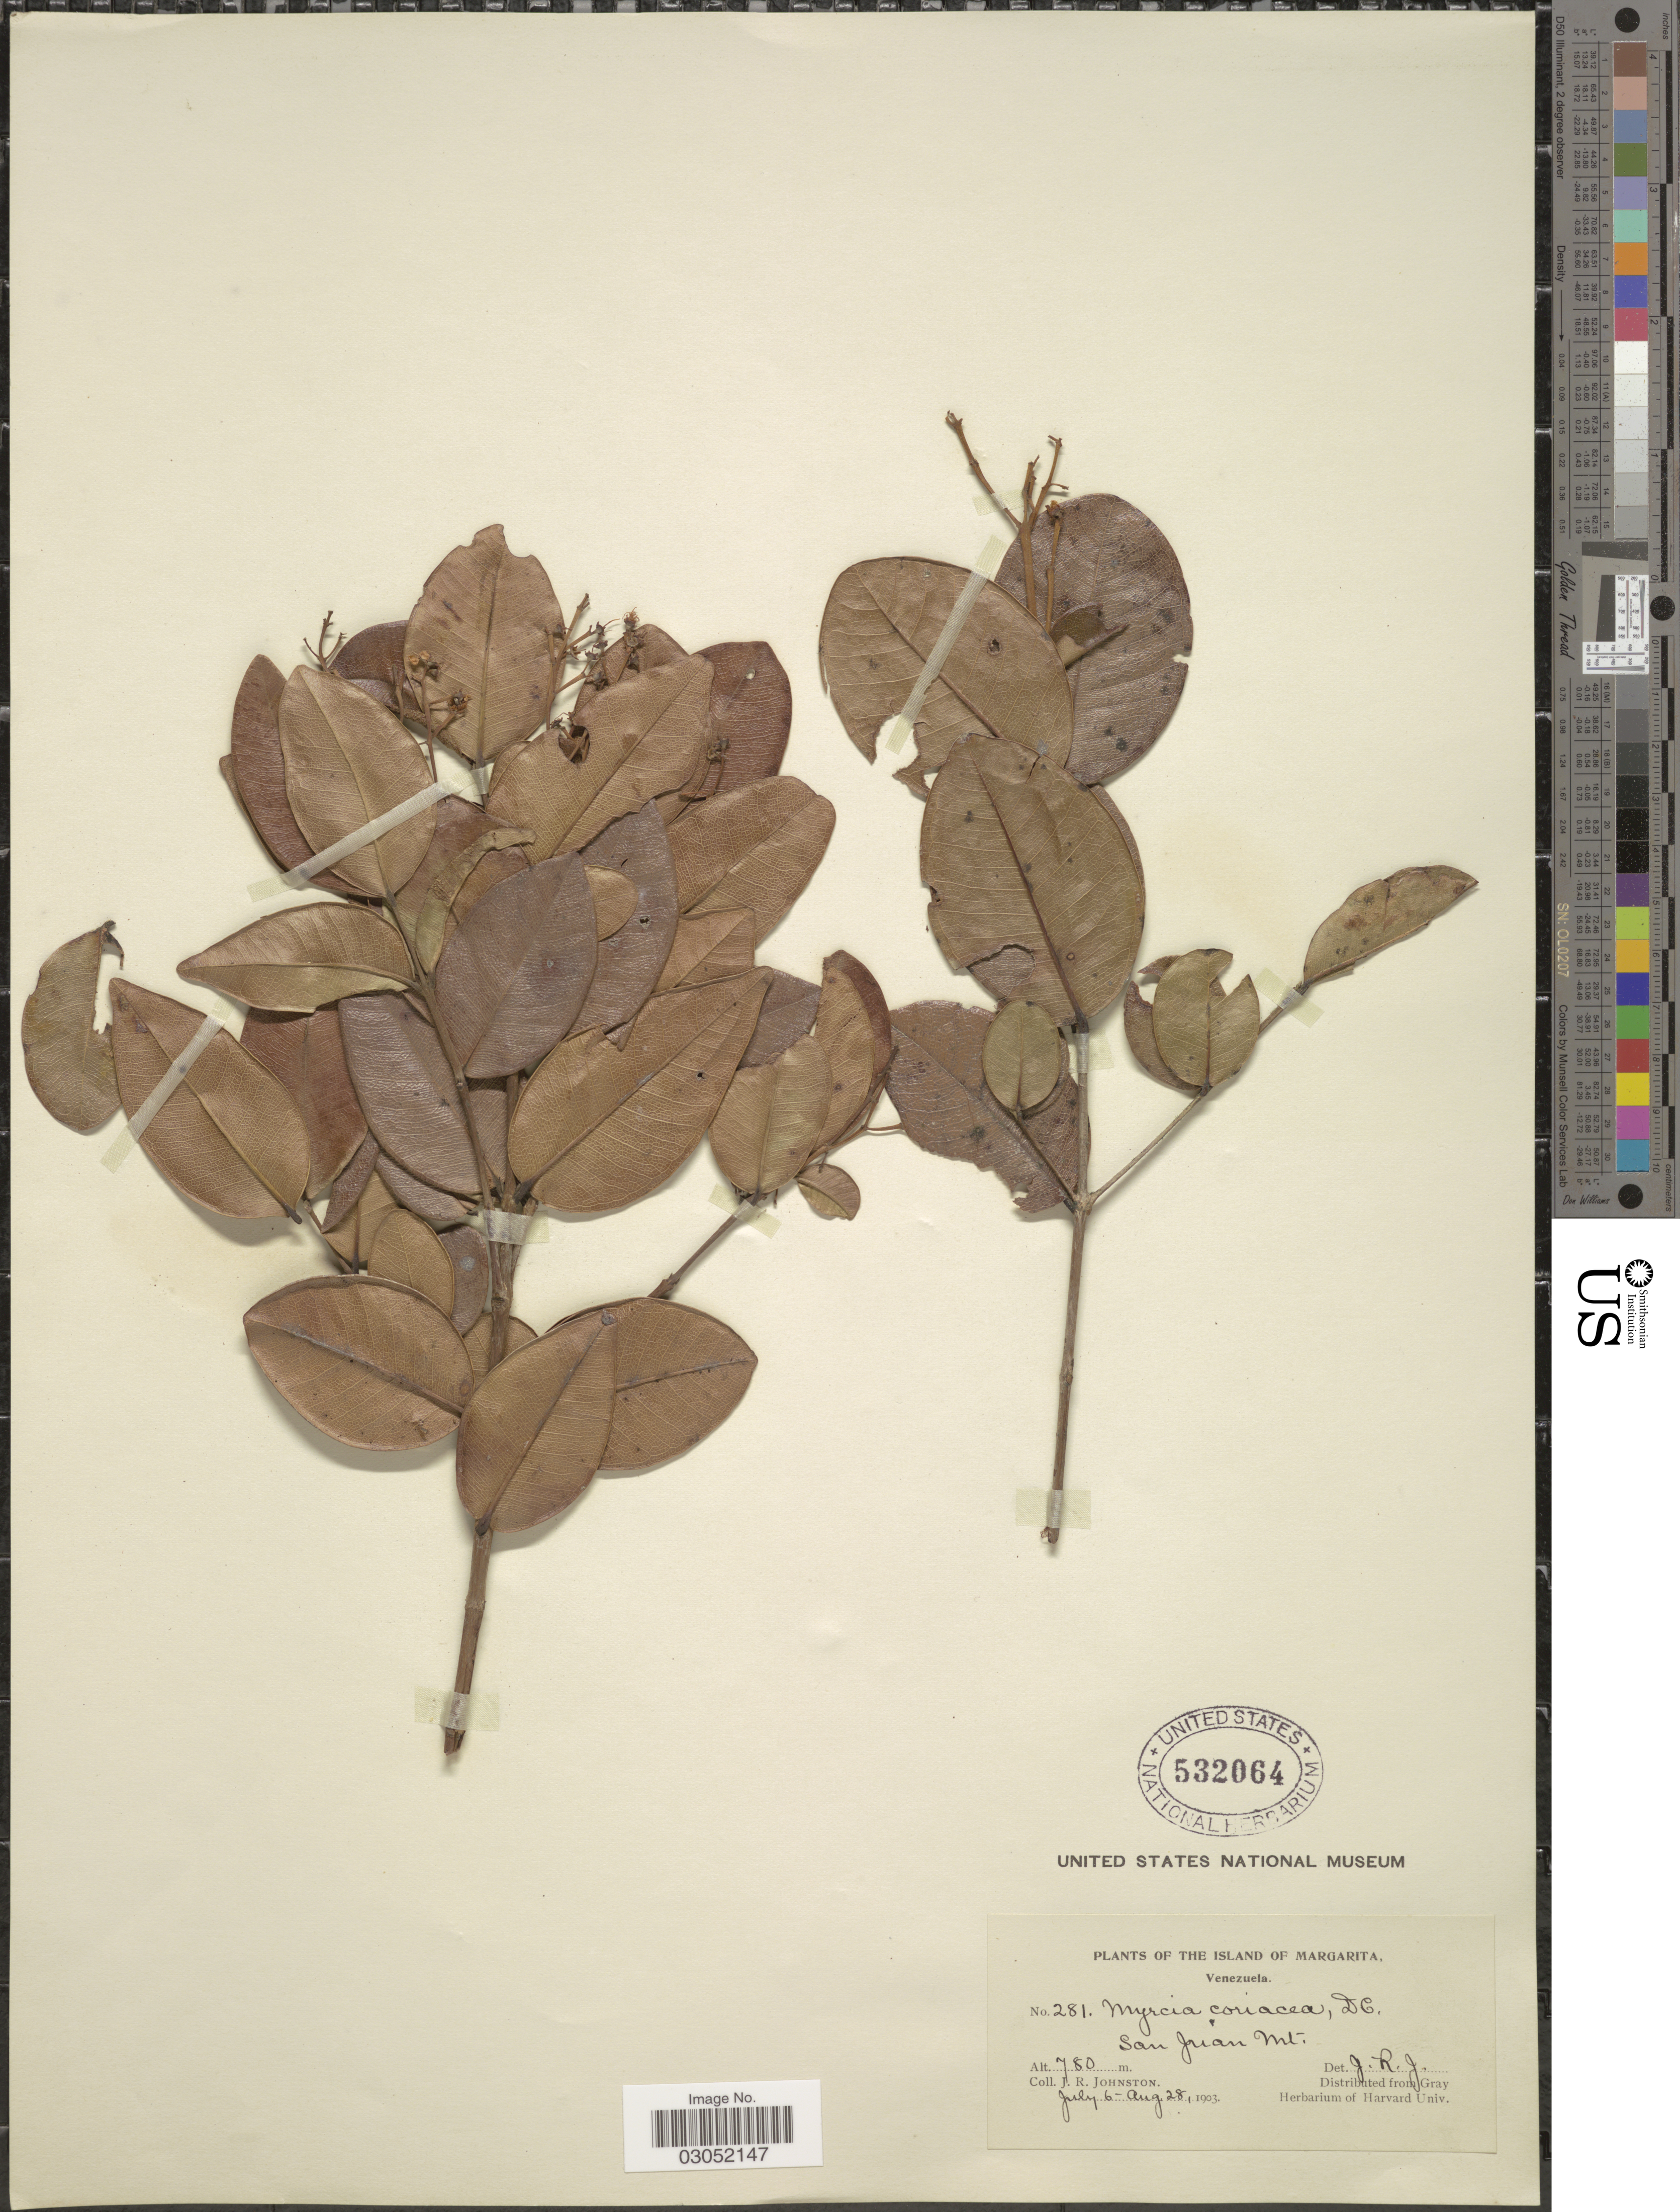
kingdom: Plantae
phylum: Tracheophyta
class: Magnoliopsida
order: Myrtales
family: Myrtaceae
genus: Myrcia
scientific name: Myrcia coriacea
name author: (DC.) Vahl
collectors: J. Johnston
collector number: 281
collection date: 1903-07-06/1903-08-28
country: Venezuela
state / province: Nueva Esparta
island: Margarita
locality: The Island of Margarita. San Juan Mt.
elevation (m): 780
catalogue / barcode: US 532064